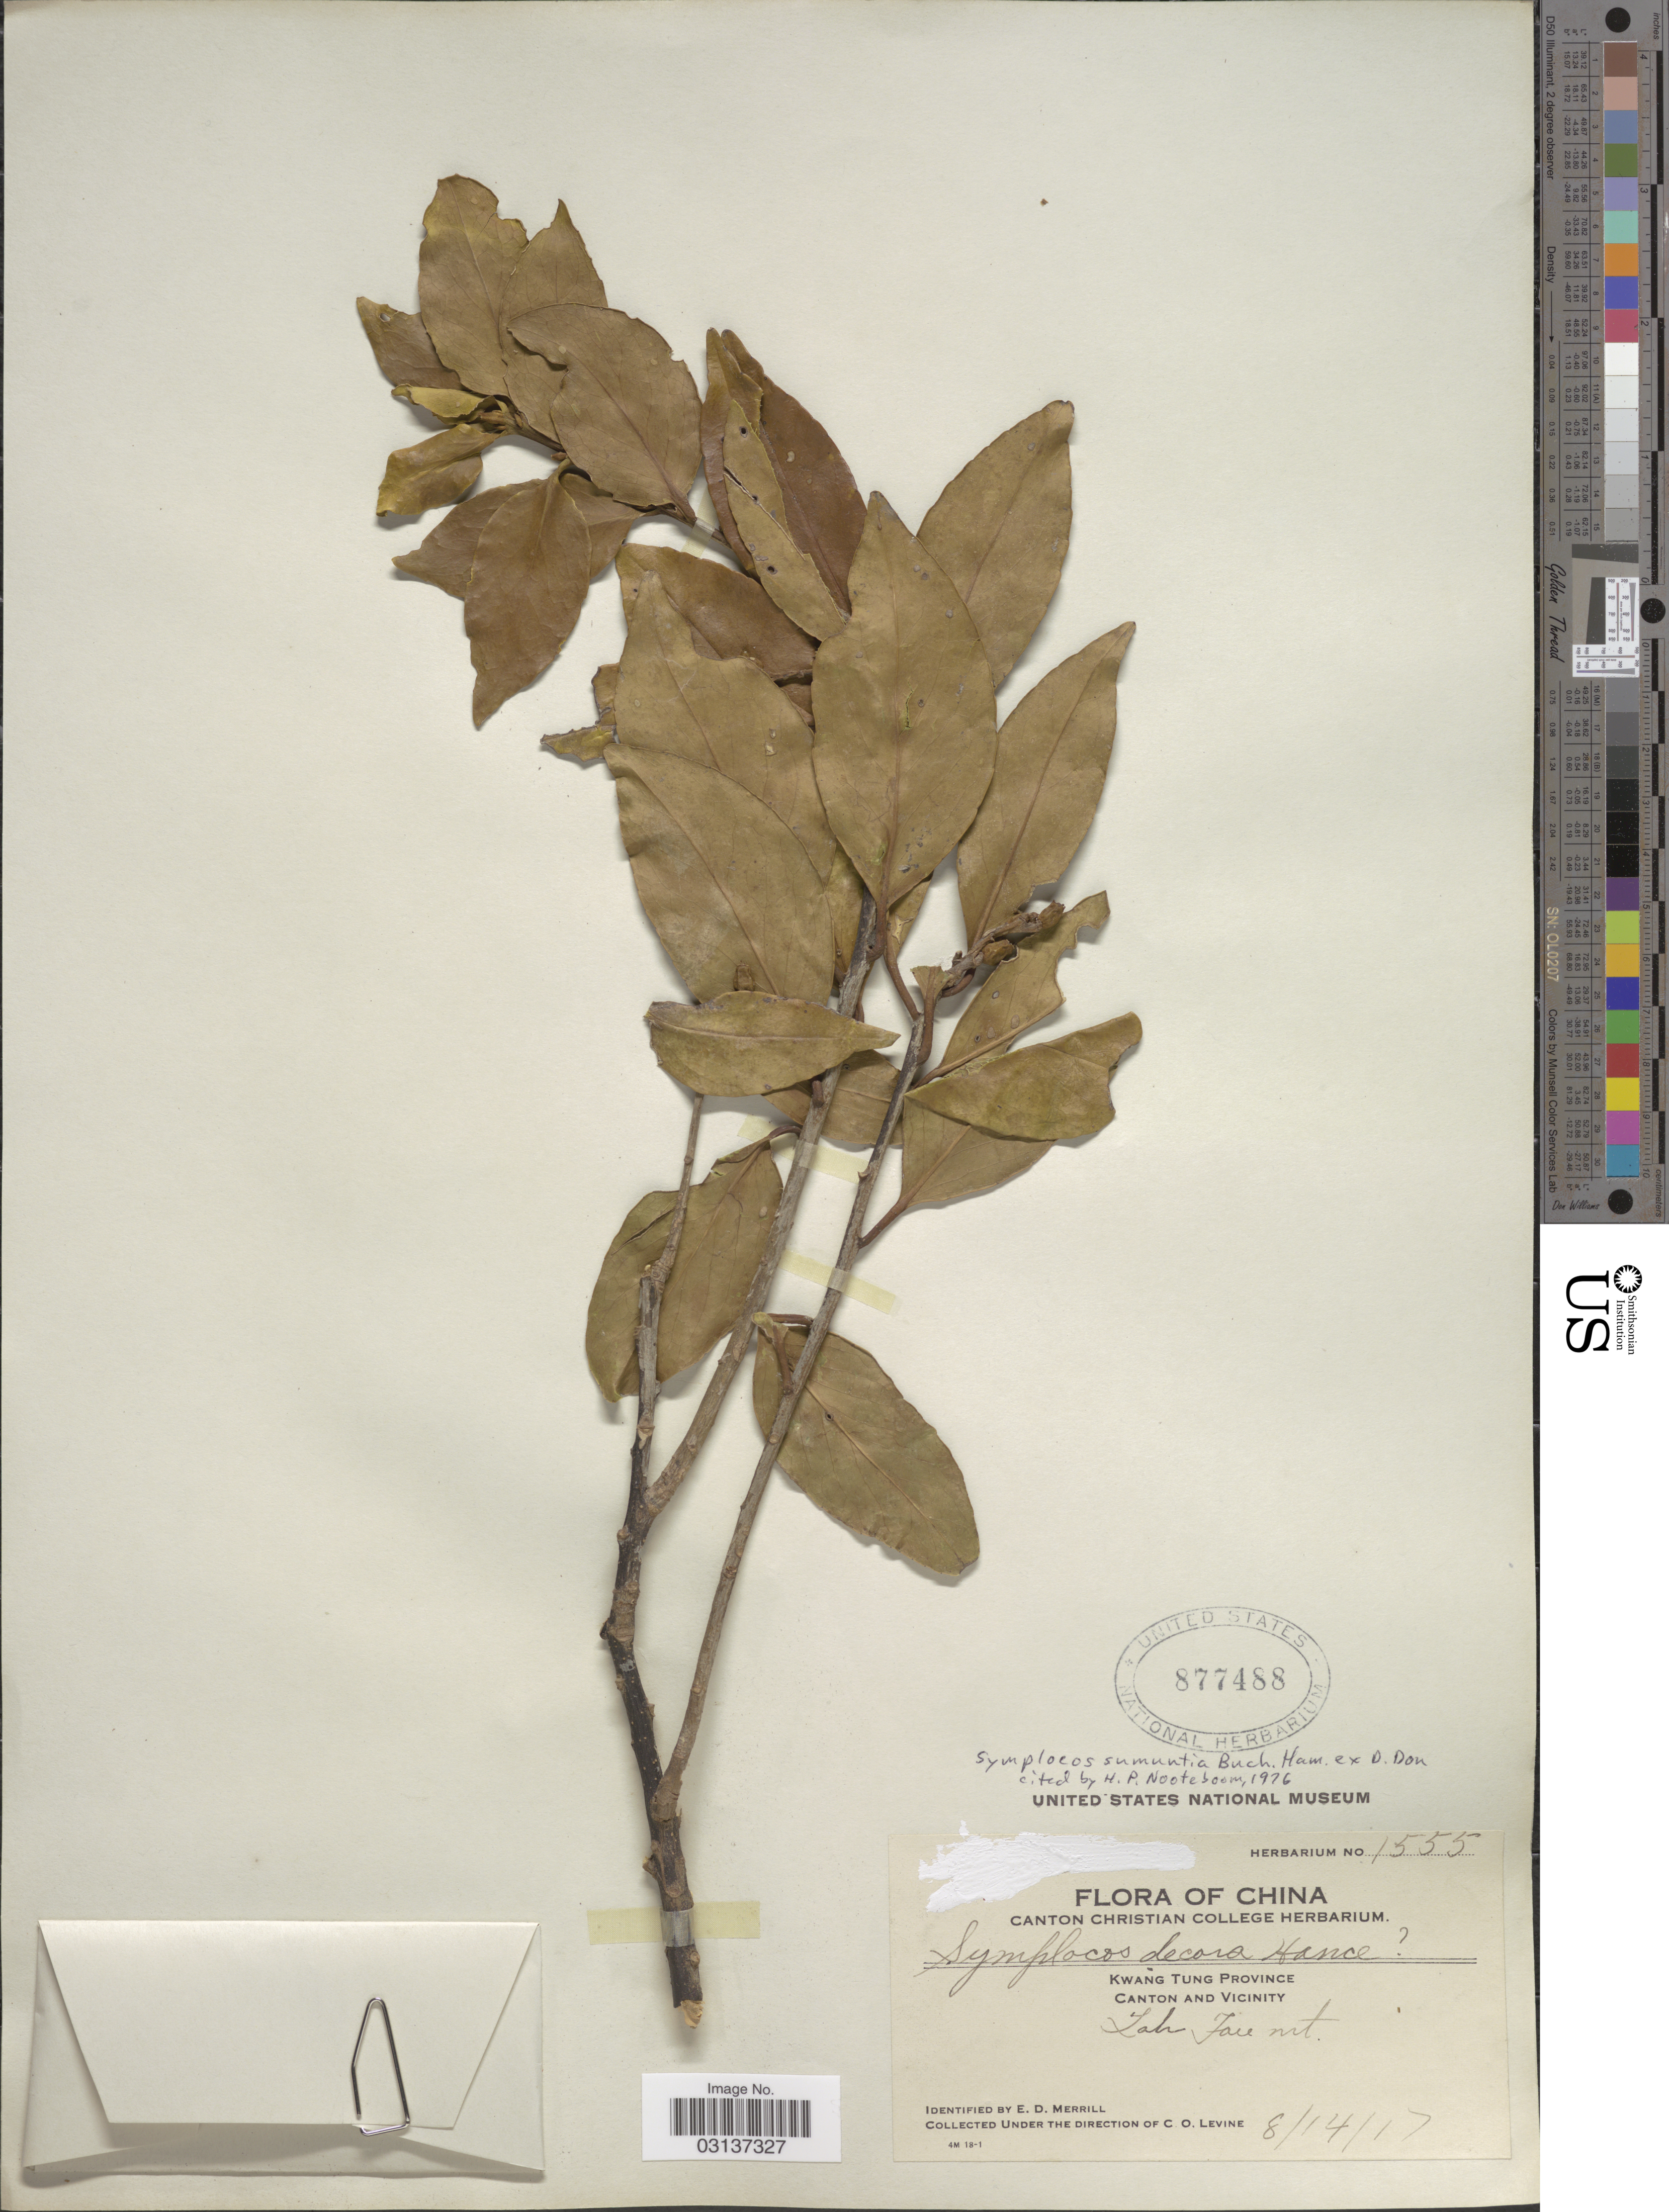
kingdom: Plantae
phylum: Tracheophyta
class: Magnoliopsida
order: Ericales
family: Symplocaceae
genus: Symplocos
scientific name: Symplocos sumuntia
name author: Buch.-Ham. ex D. Don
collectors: C. O. Levine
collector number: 1555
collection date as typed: Transcribed d/m/y: 14/8/17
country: China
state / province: Guangdong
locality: Kwang Tung Province. Canton and Vicinity. Lah Fau Mt.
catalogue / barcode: US 877488